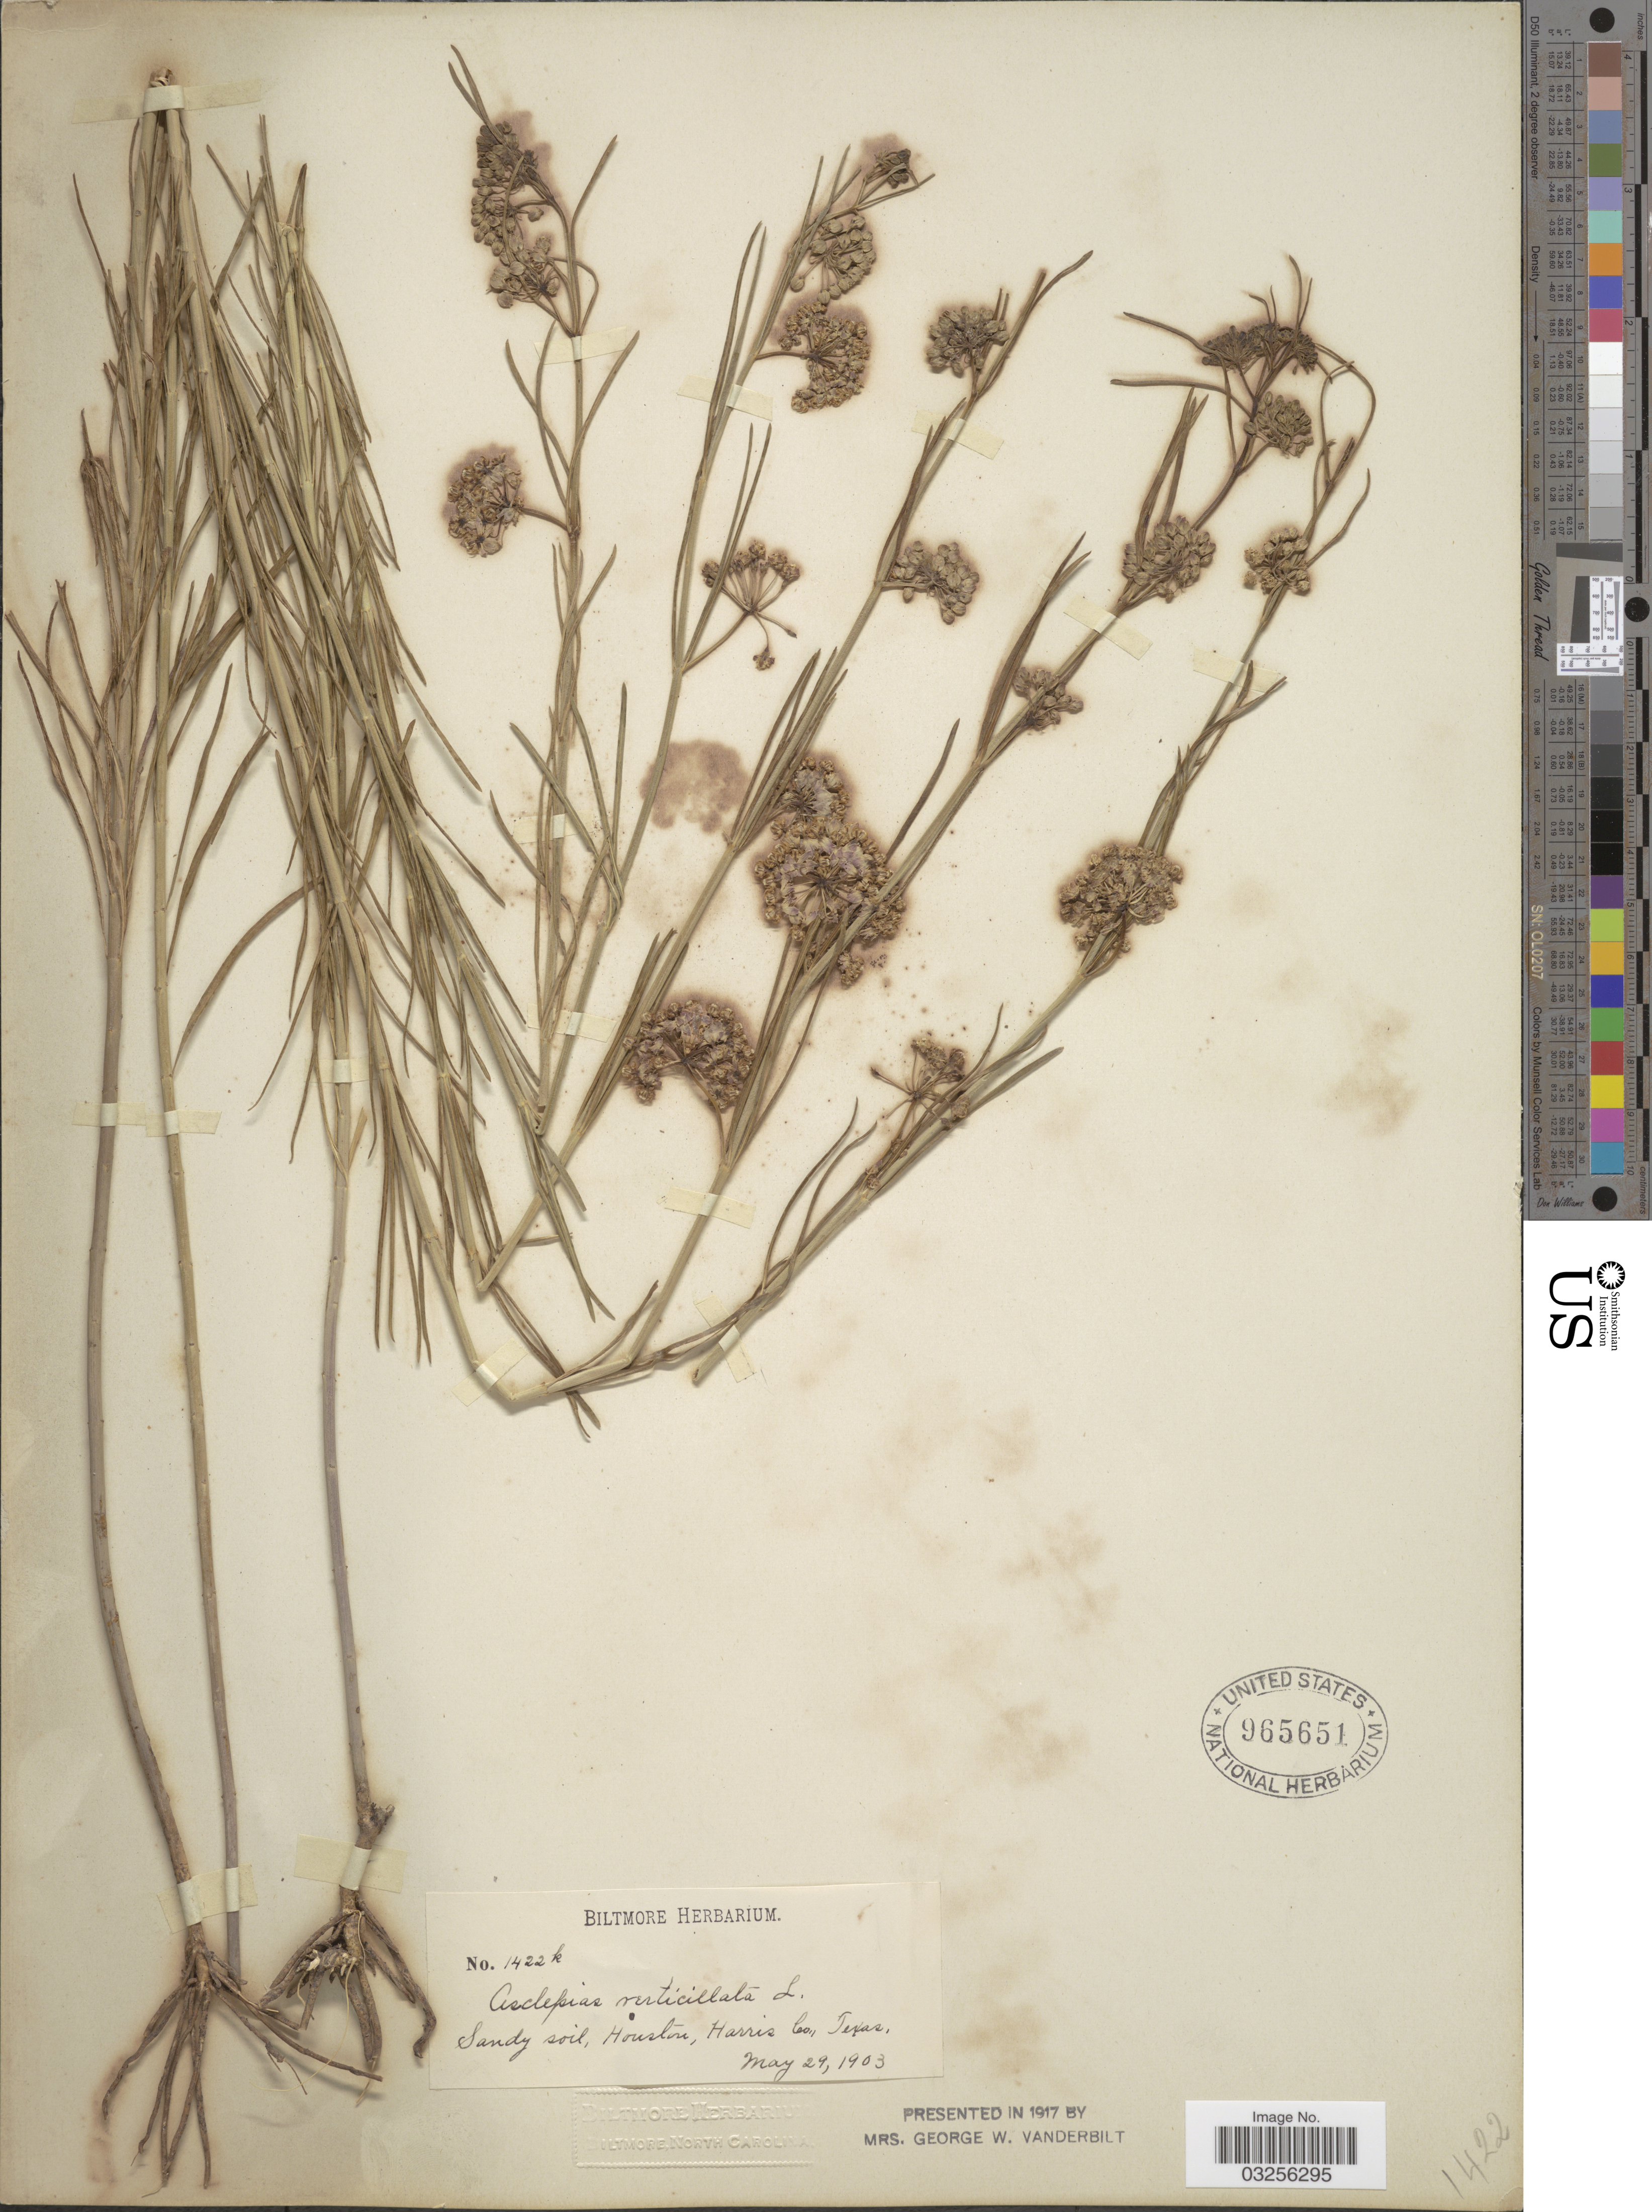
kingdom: Plantae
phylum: Tracheophyta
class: Magnoliopsida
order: Gentianales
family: Apocynaceae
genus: Asclepias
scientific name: Asclepias verticillata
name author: L.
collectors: ex herb. Biltmore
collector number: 1422k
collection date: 1903-05-29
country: United States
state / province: Texas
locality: Sandy soil, Houston, Harris Co.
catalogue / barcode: US 965651